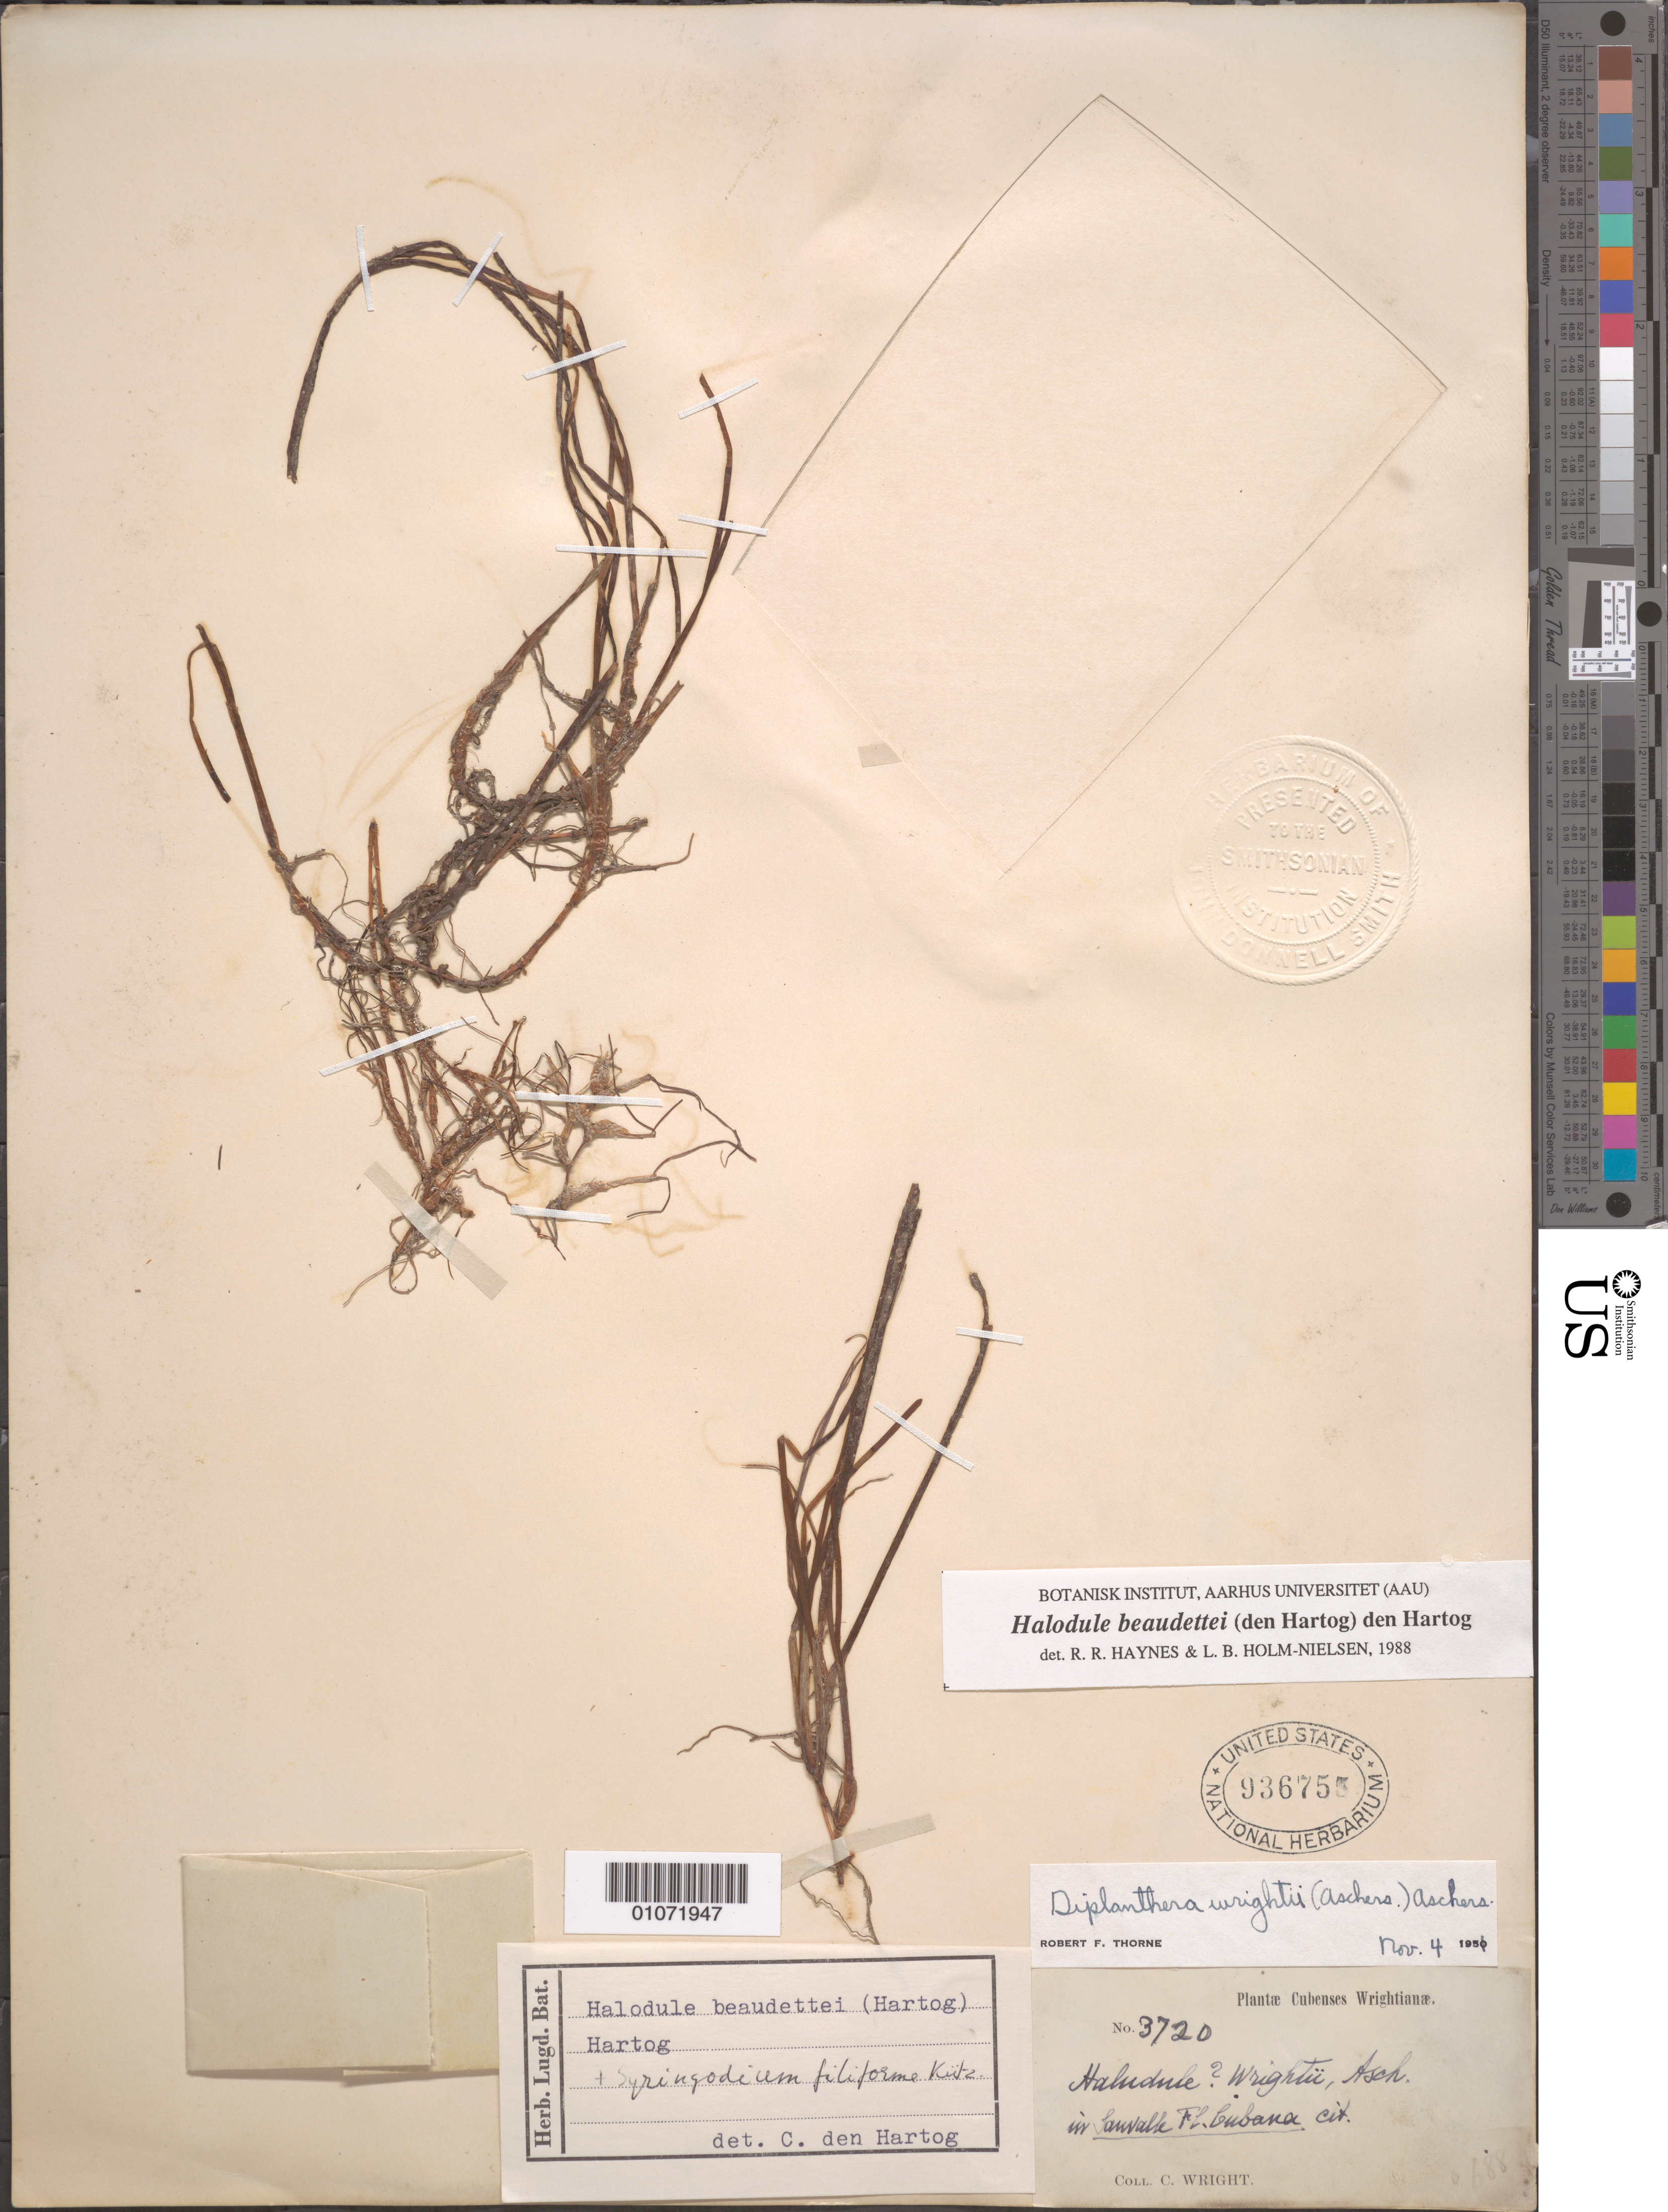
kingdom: Plantae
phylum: Tracheophyta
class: Liliopsida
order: Alismatales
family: Cymodoceaceae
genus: Halodule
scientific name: Halodule beaudettei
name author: (Hartog) Hartog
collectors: C. Wright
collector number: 3720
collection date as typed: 1800 to 1899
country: Cuba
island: Cuba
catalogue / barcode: US 936755